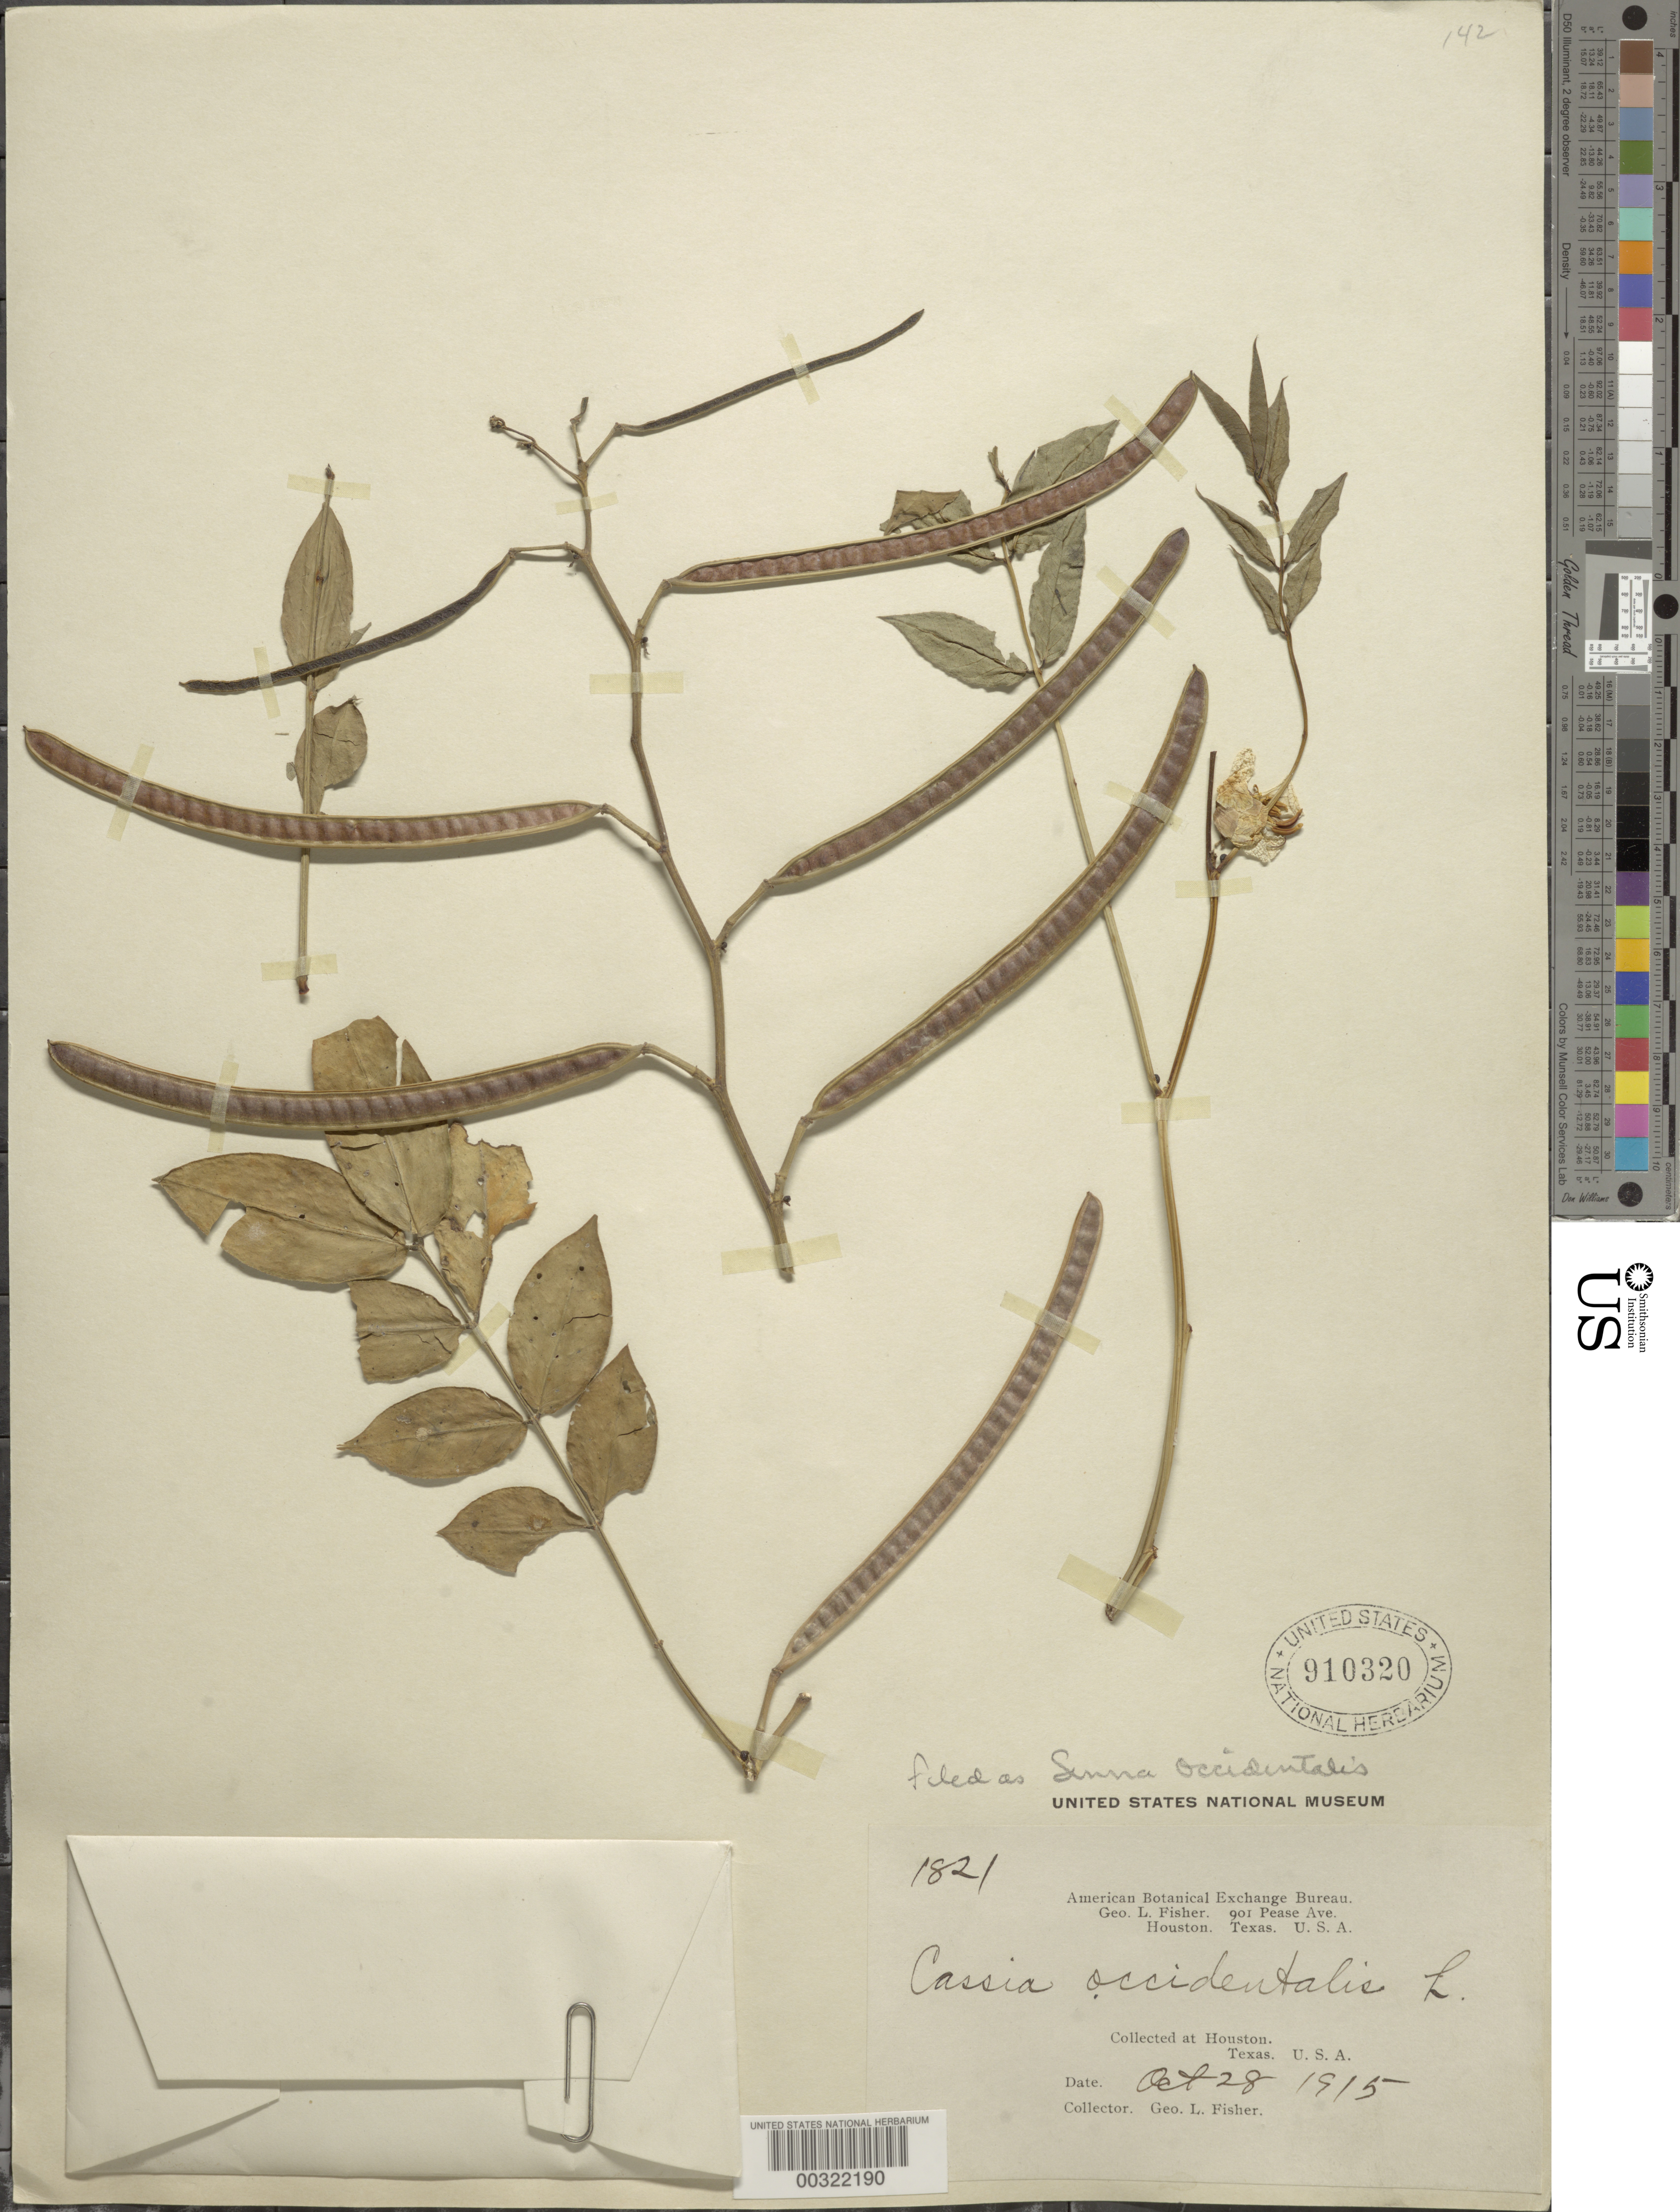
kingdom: Plantae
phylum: Tracheophyta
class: Magnoliopsida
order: Fabales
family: Fabaceae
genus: Senna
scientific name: Senna occidentalis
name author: (L.) Link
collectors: G. L. Fisher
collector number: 1821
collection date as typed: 28 Oct 1915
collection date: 1915-10-28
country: United States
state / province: Texas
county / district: Harris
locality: Houston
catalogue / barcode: US 910320